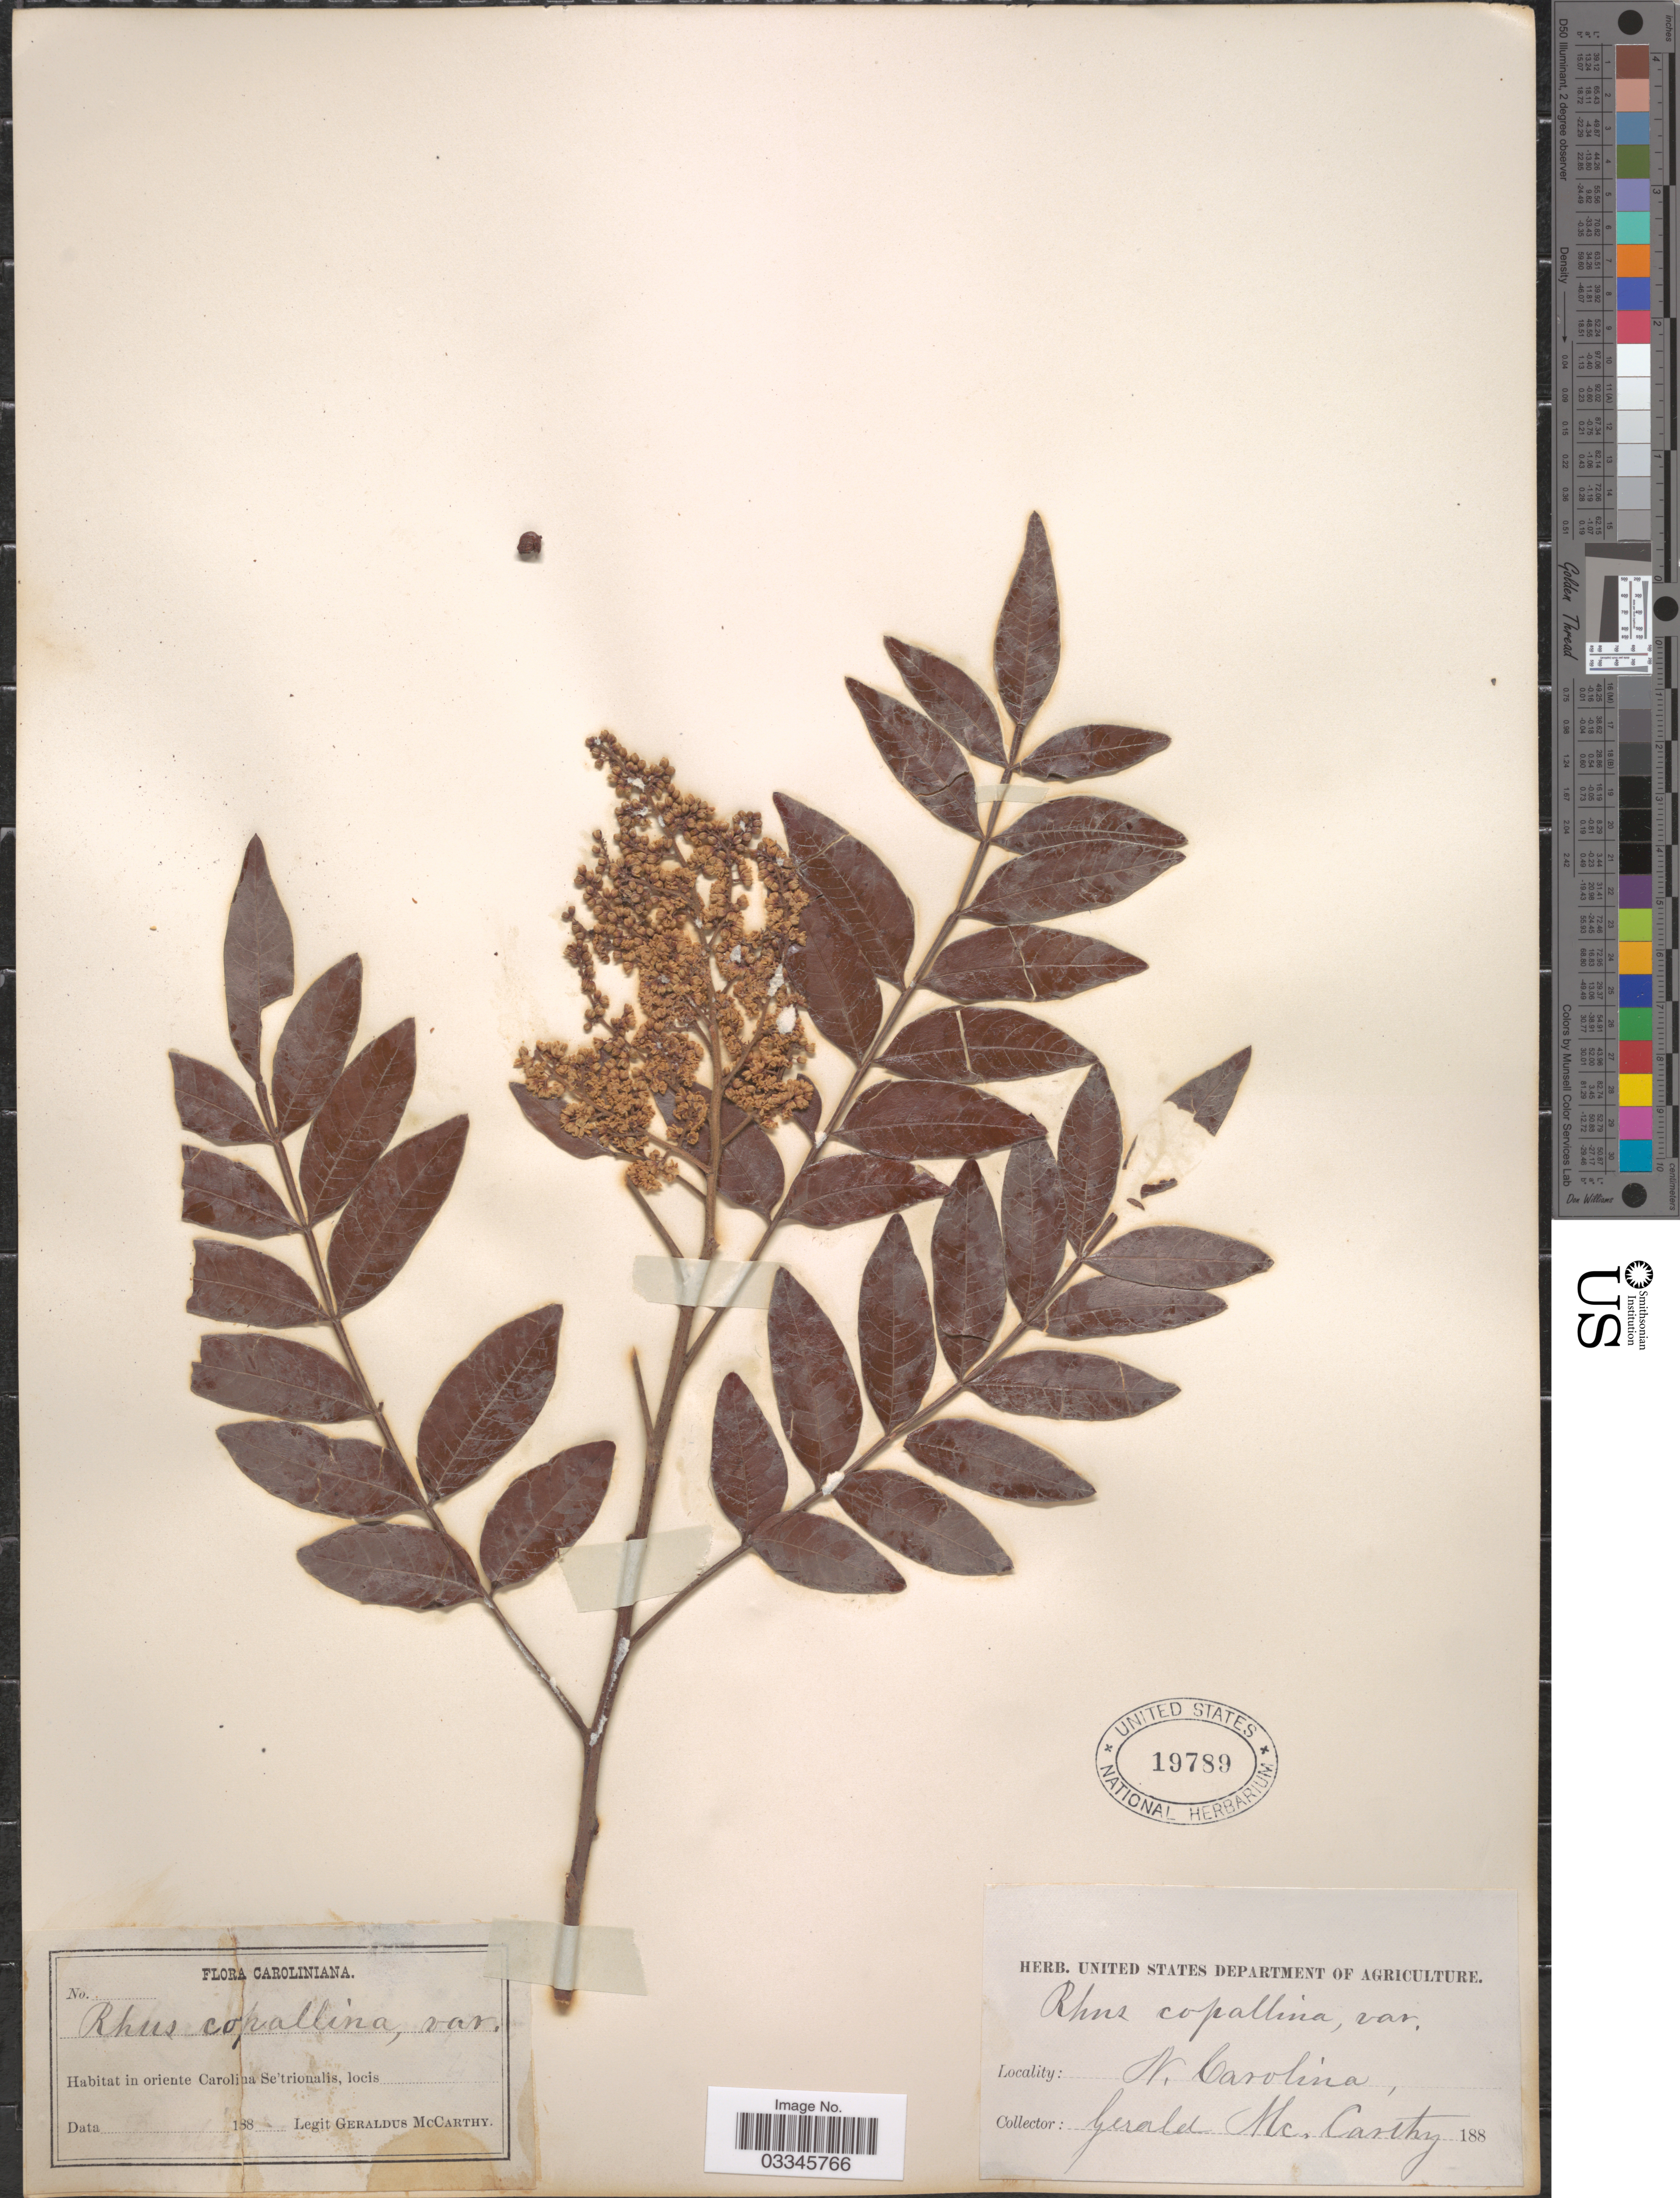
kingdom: Plantae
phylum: Tracheophyta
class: Magnoliopsida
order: Sapindales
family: Anacardiaceae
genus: Rhus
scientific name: Rhus copallinum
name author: L.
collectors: M. McCarthy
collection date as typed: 188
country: United States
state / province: North Carolina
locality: In oriente Carolina Se'trionais locis.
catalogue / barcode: US 19789